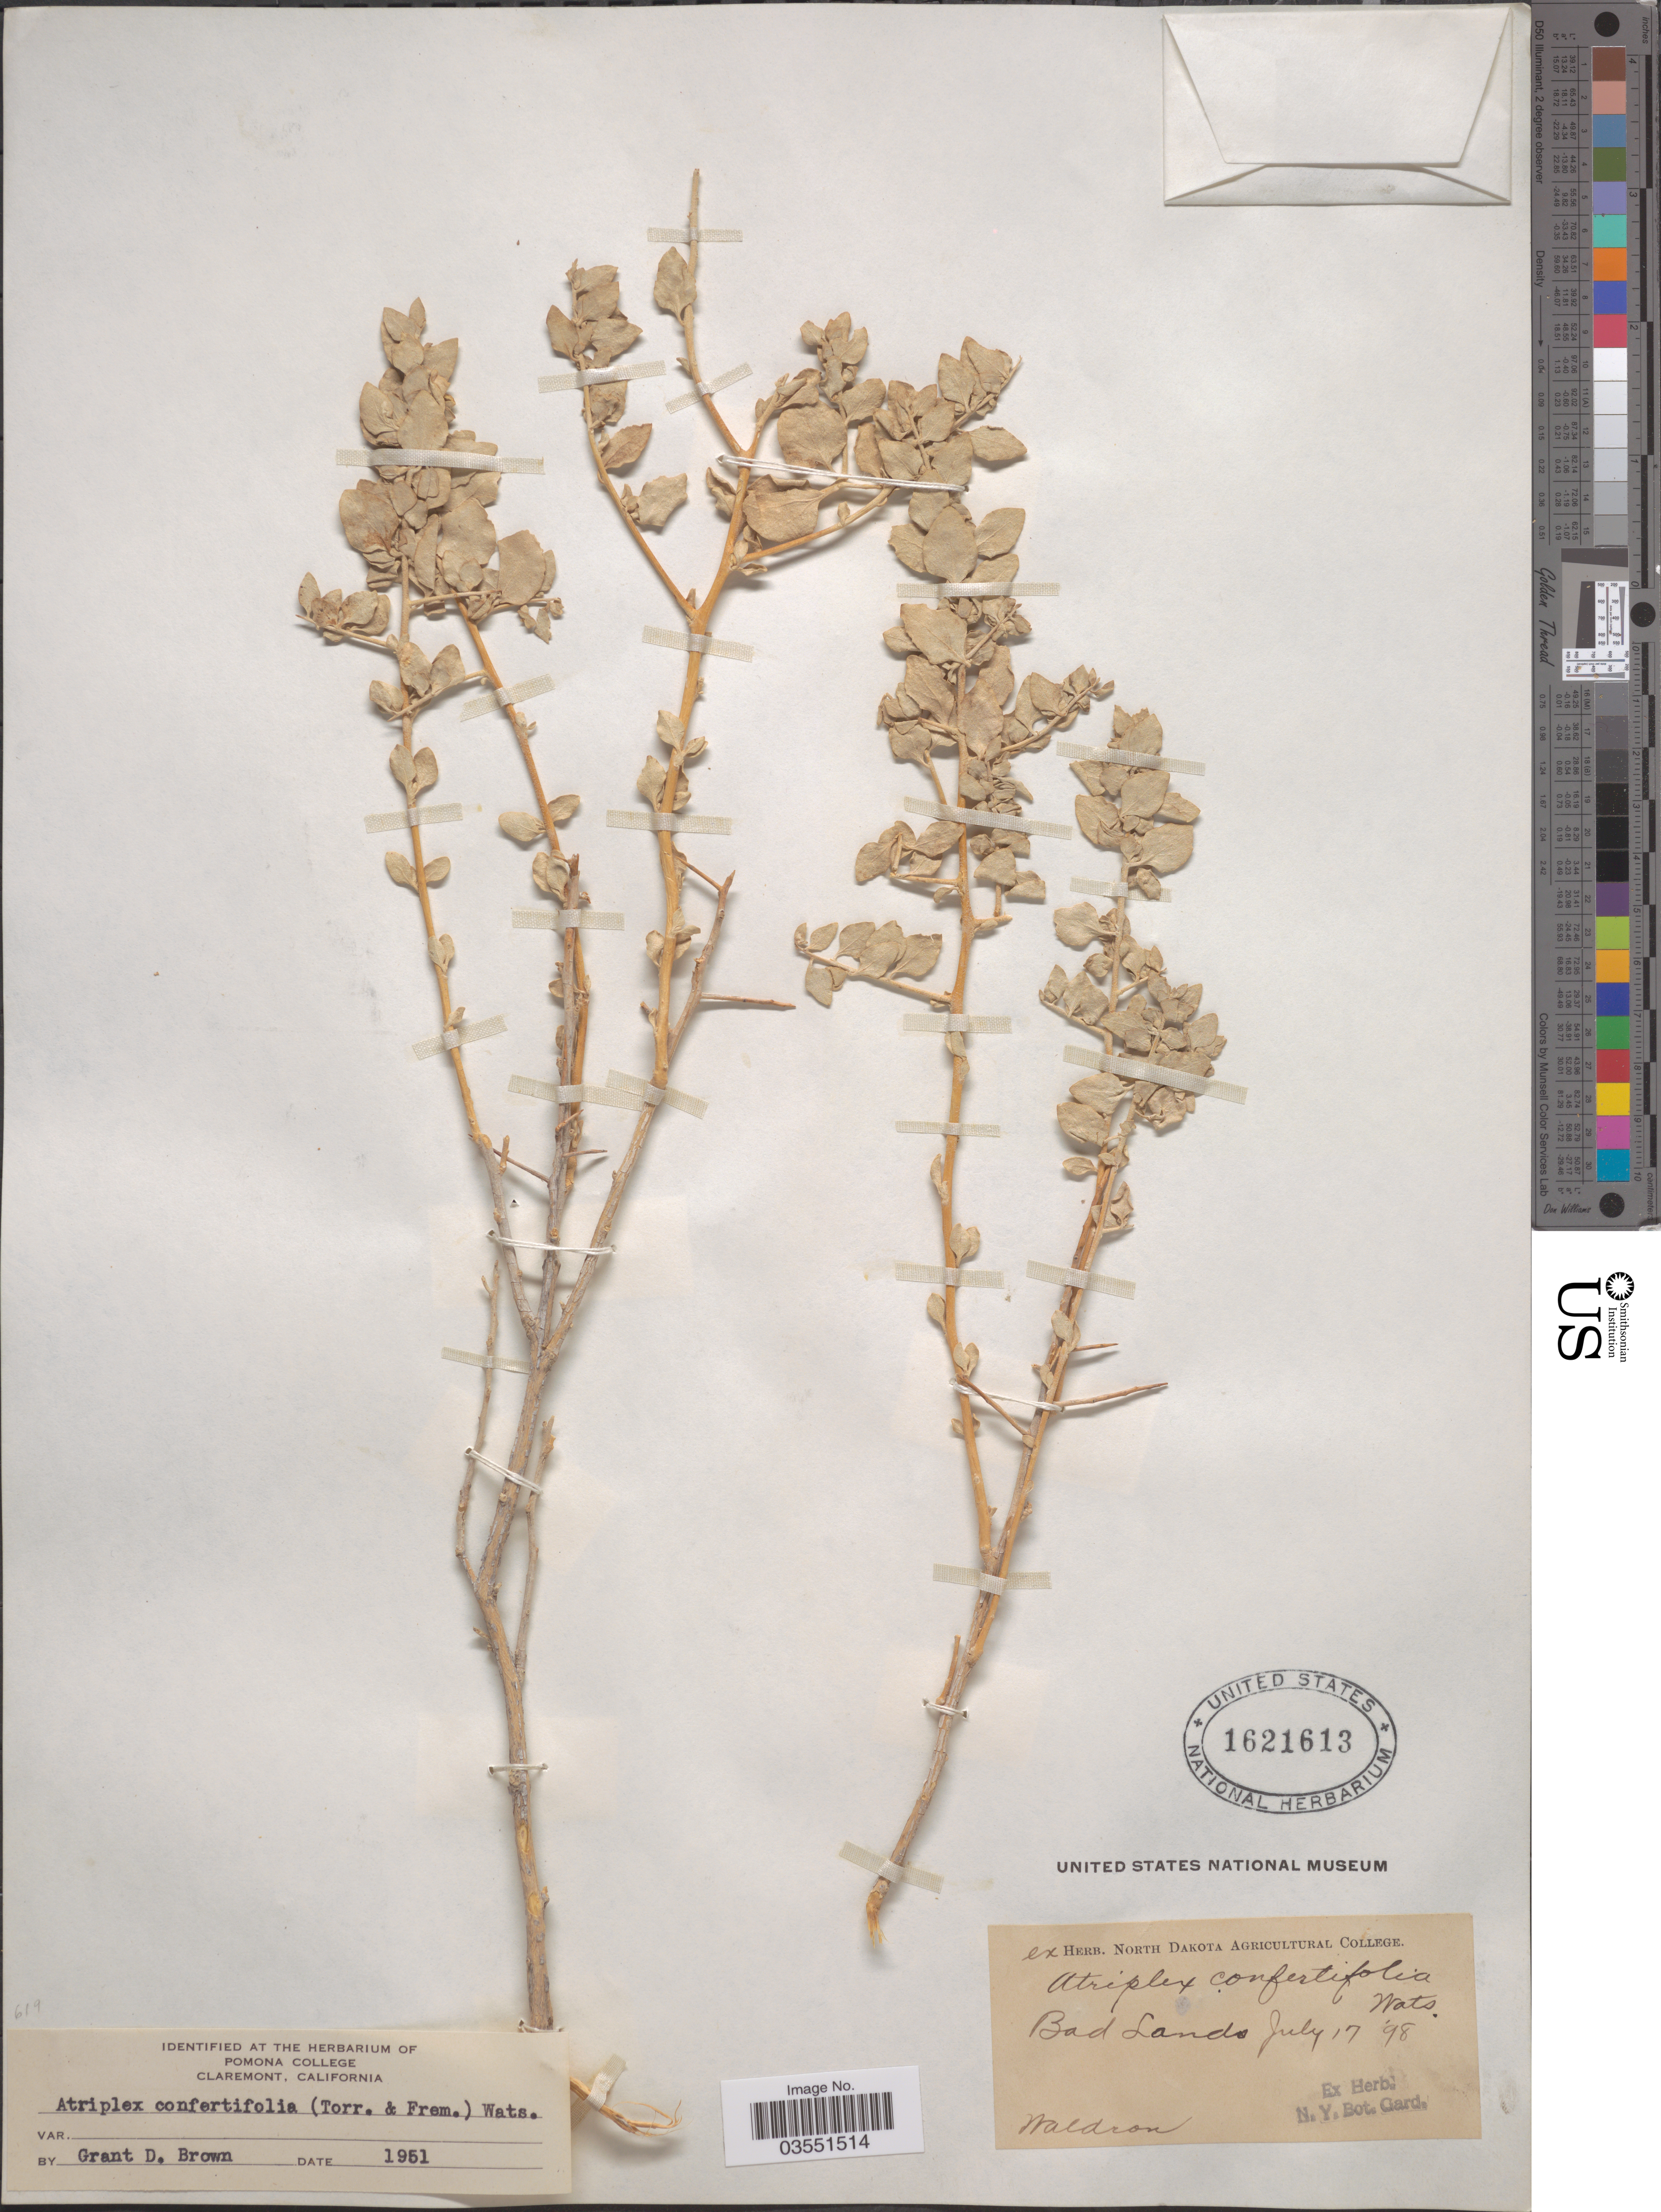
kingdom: Plantae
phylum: Tracheophyta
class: Magnoliopsida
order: Caryophyllales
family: Amaranthaceae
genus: Atriplex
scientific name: Atriplex confertifolia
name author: (Torr. & Frém.) S. Watson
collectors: Waldron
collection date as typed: Transcribed d/m/y: 17/7/98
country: United States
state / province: North Dakota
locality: Bad Lands.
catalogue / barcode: US 1621613